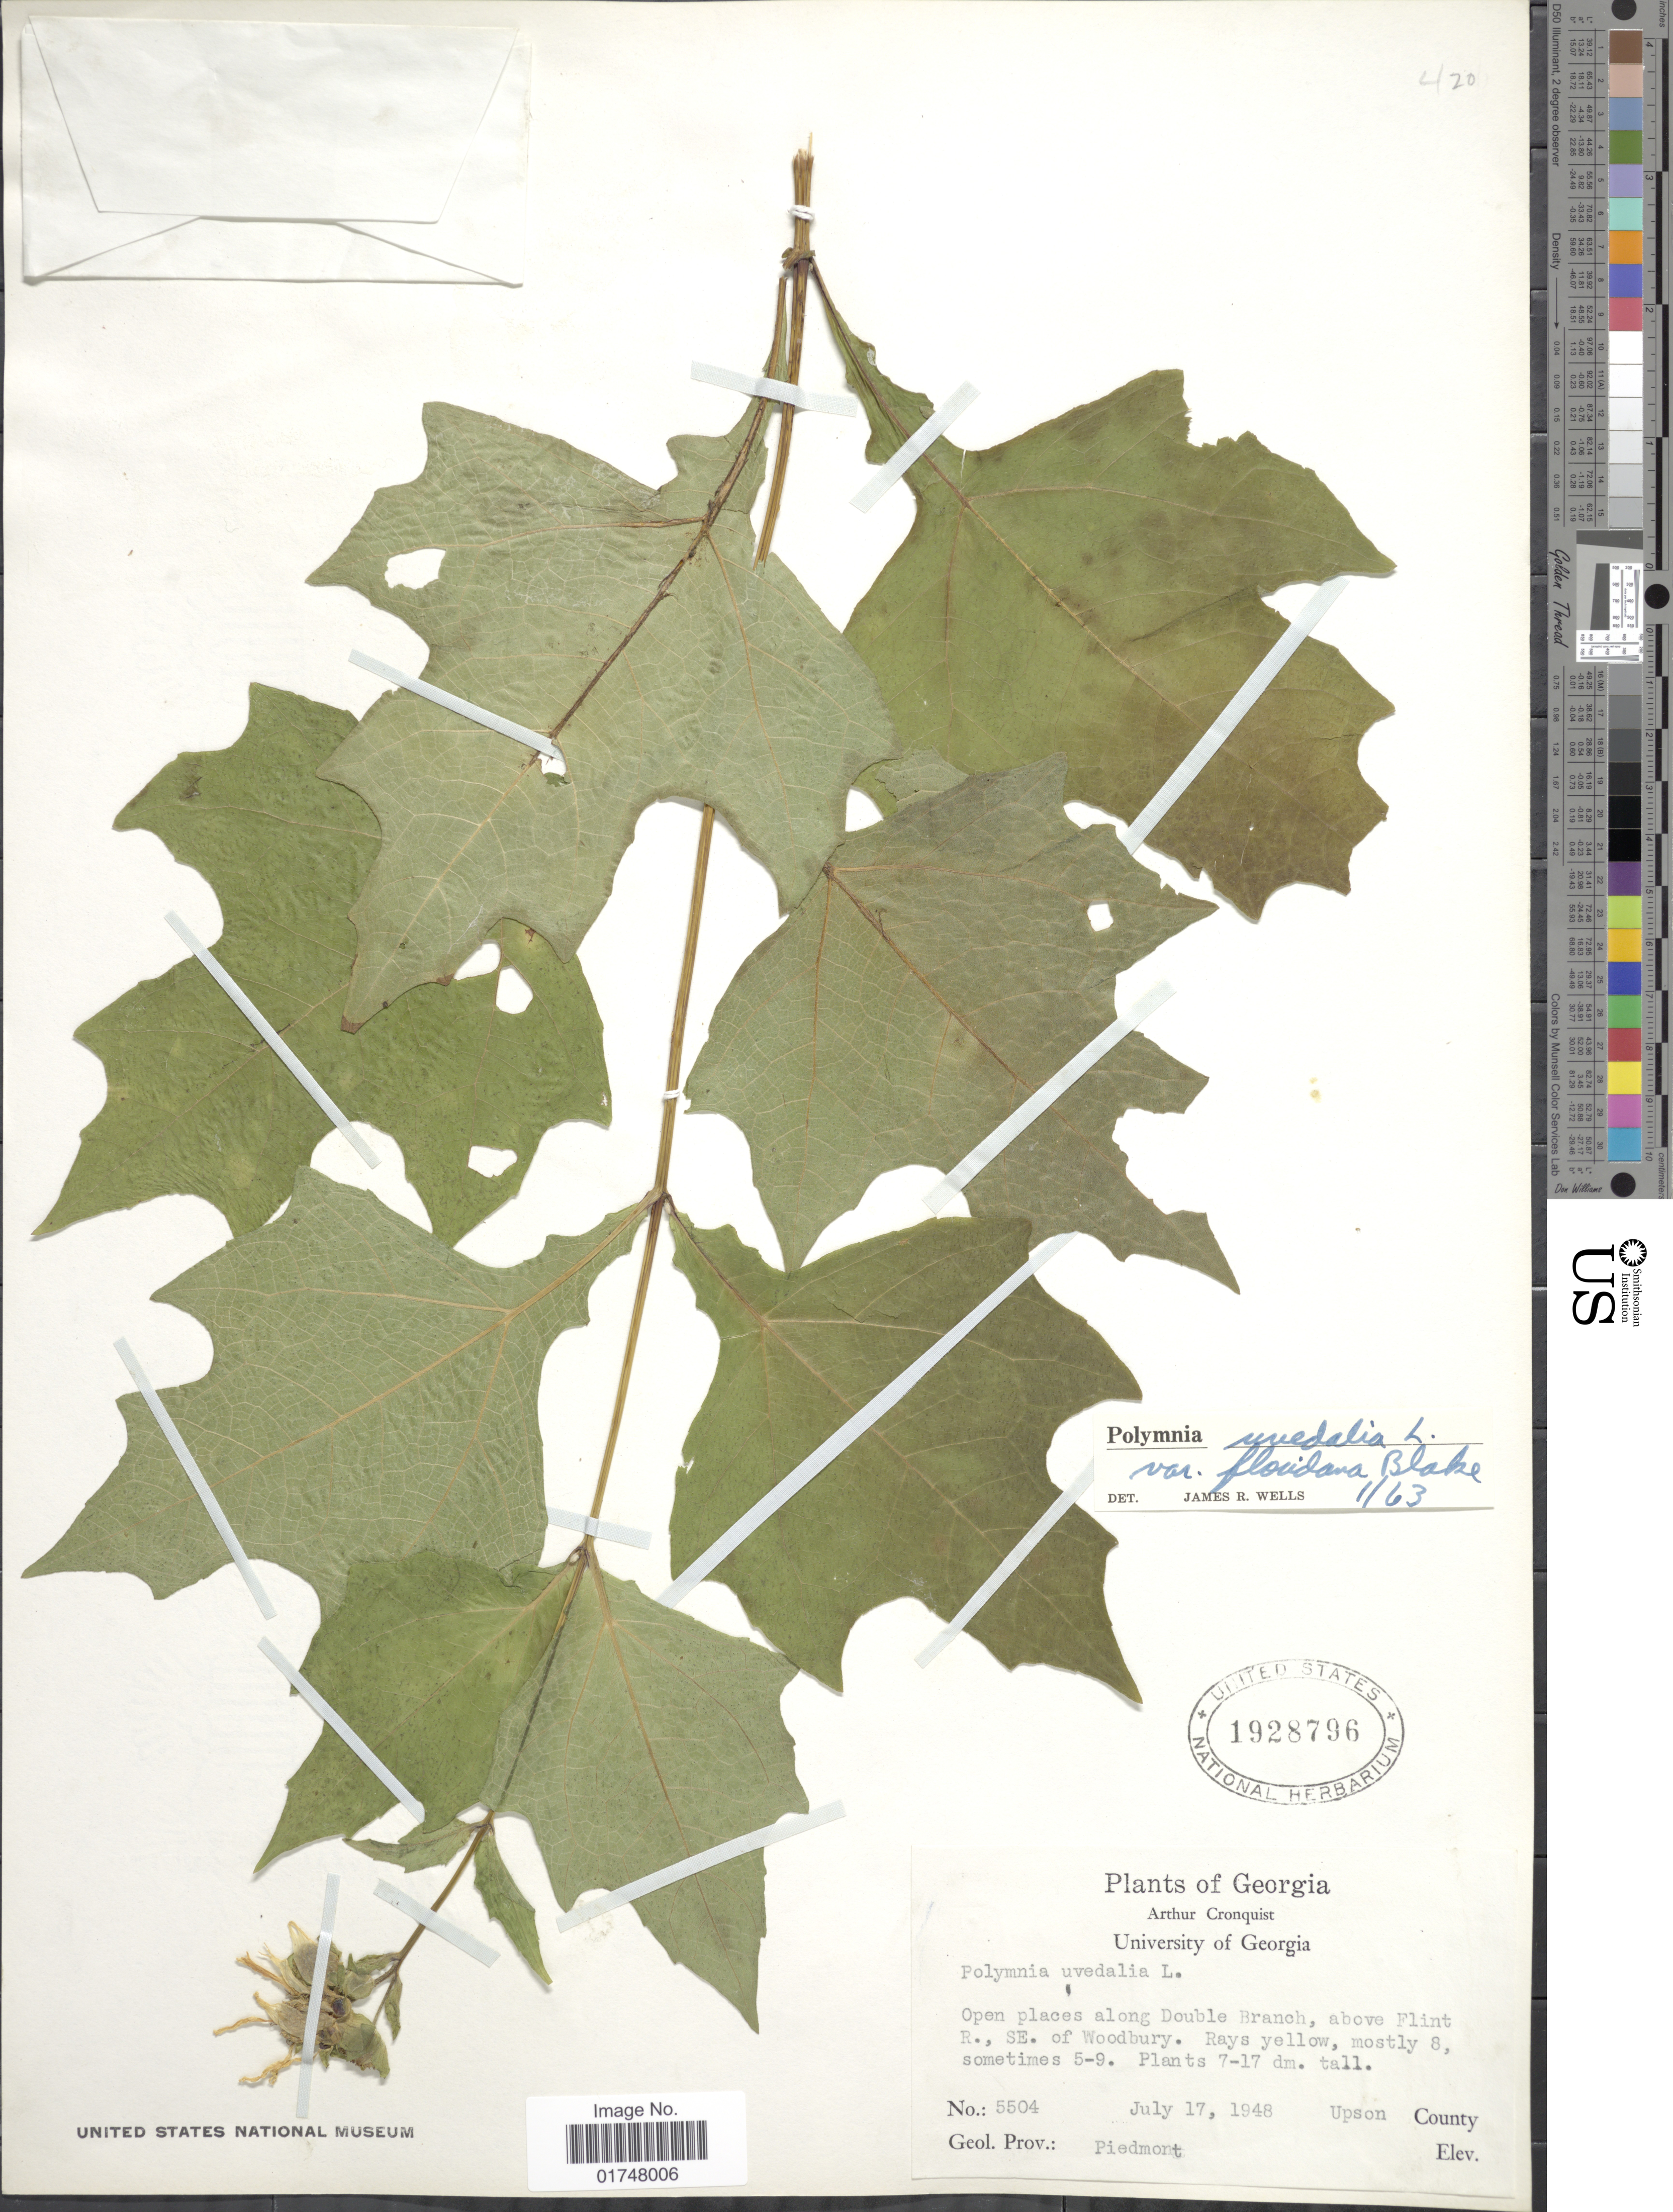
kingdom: Plantae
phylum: Tracheophyta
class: Magnoliopsida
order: Asterales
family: Asteraceae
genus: Smallanthus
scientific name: Smallanthus uvedalia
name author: (L.) Mack. ex Mack.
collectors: A. J. Cronquist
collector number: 5504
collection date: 1948-07-17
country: United States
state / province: Georgia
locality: Open places along Double Branch, above Flint R., SE. of Woodbury. Upson County, Piedmont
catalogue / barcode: US 1928796